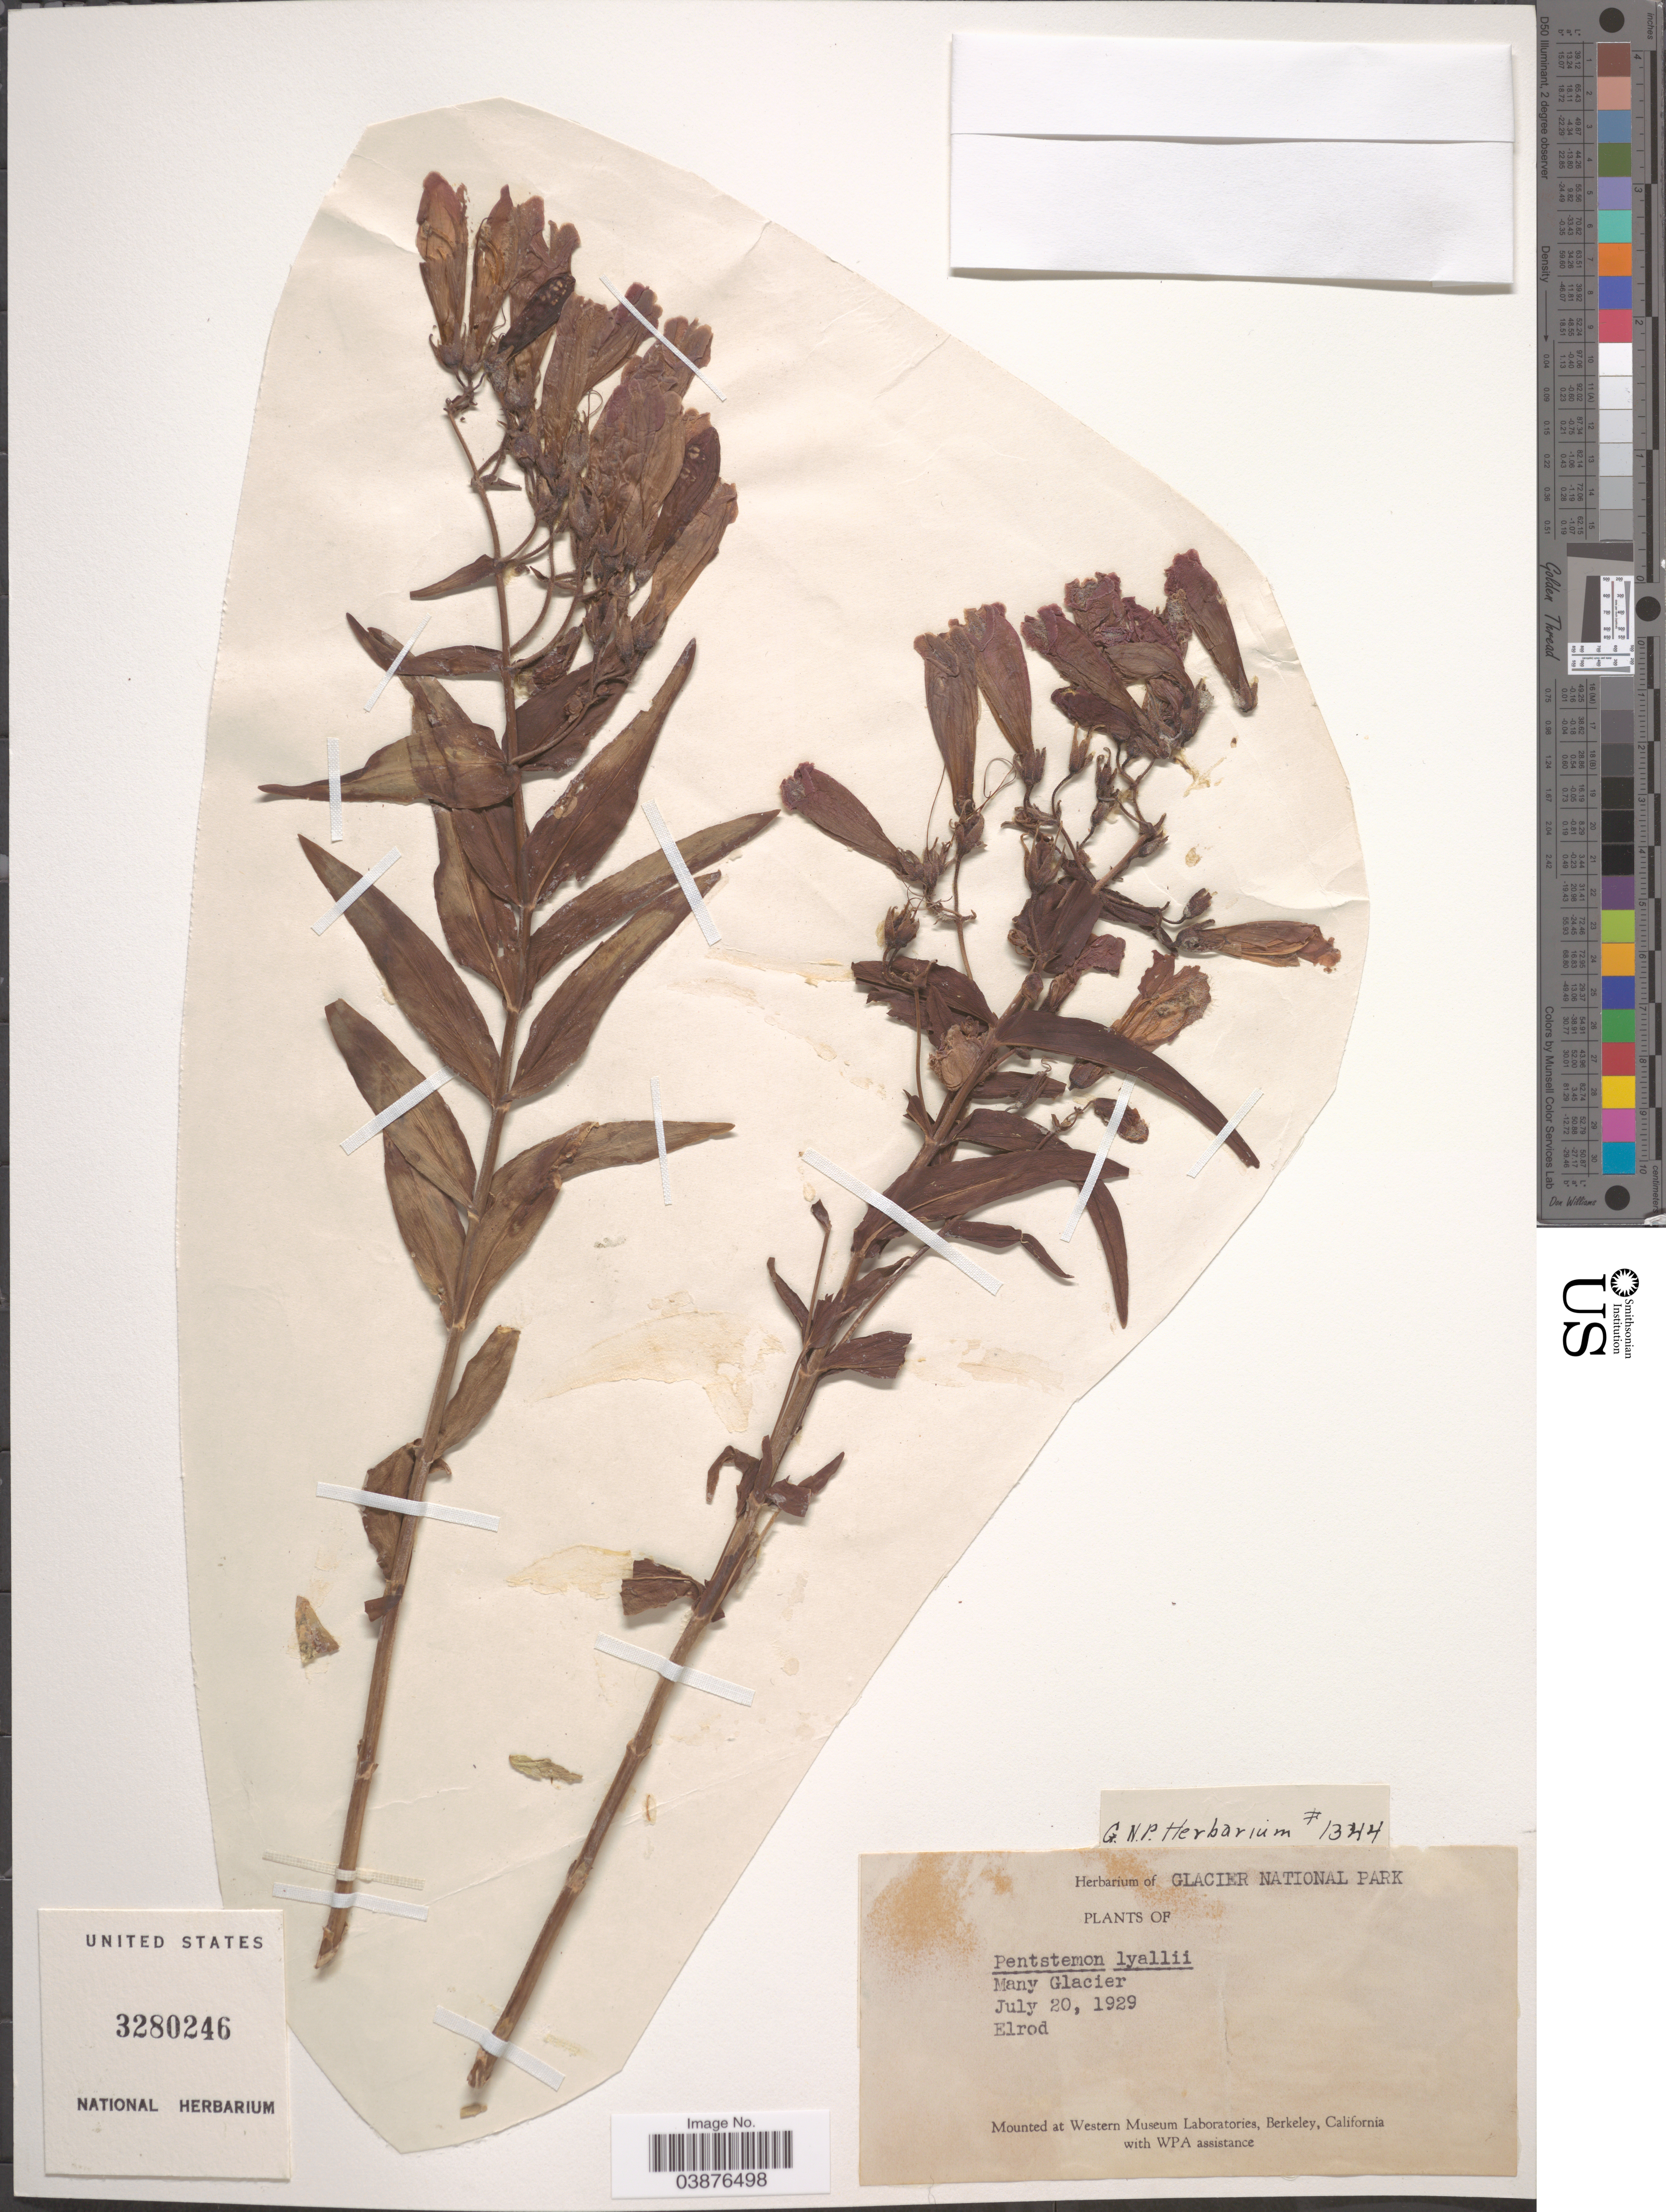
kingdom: Plantae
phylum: Tracheophyta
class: Magnoliopsida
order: Lamiales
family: Plantaginaceae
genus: Penstemon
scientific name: Penstemon lyallii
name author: (A. Gray) A. Gray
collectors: Elrod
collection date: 1929-07-20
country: United States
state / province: California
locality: Glacier National Park. Many Glacier.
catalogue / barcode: US 3280246